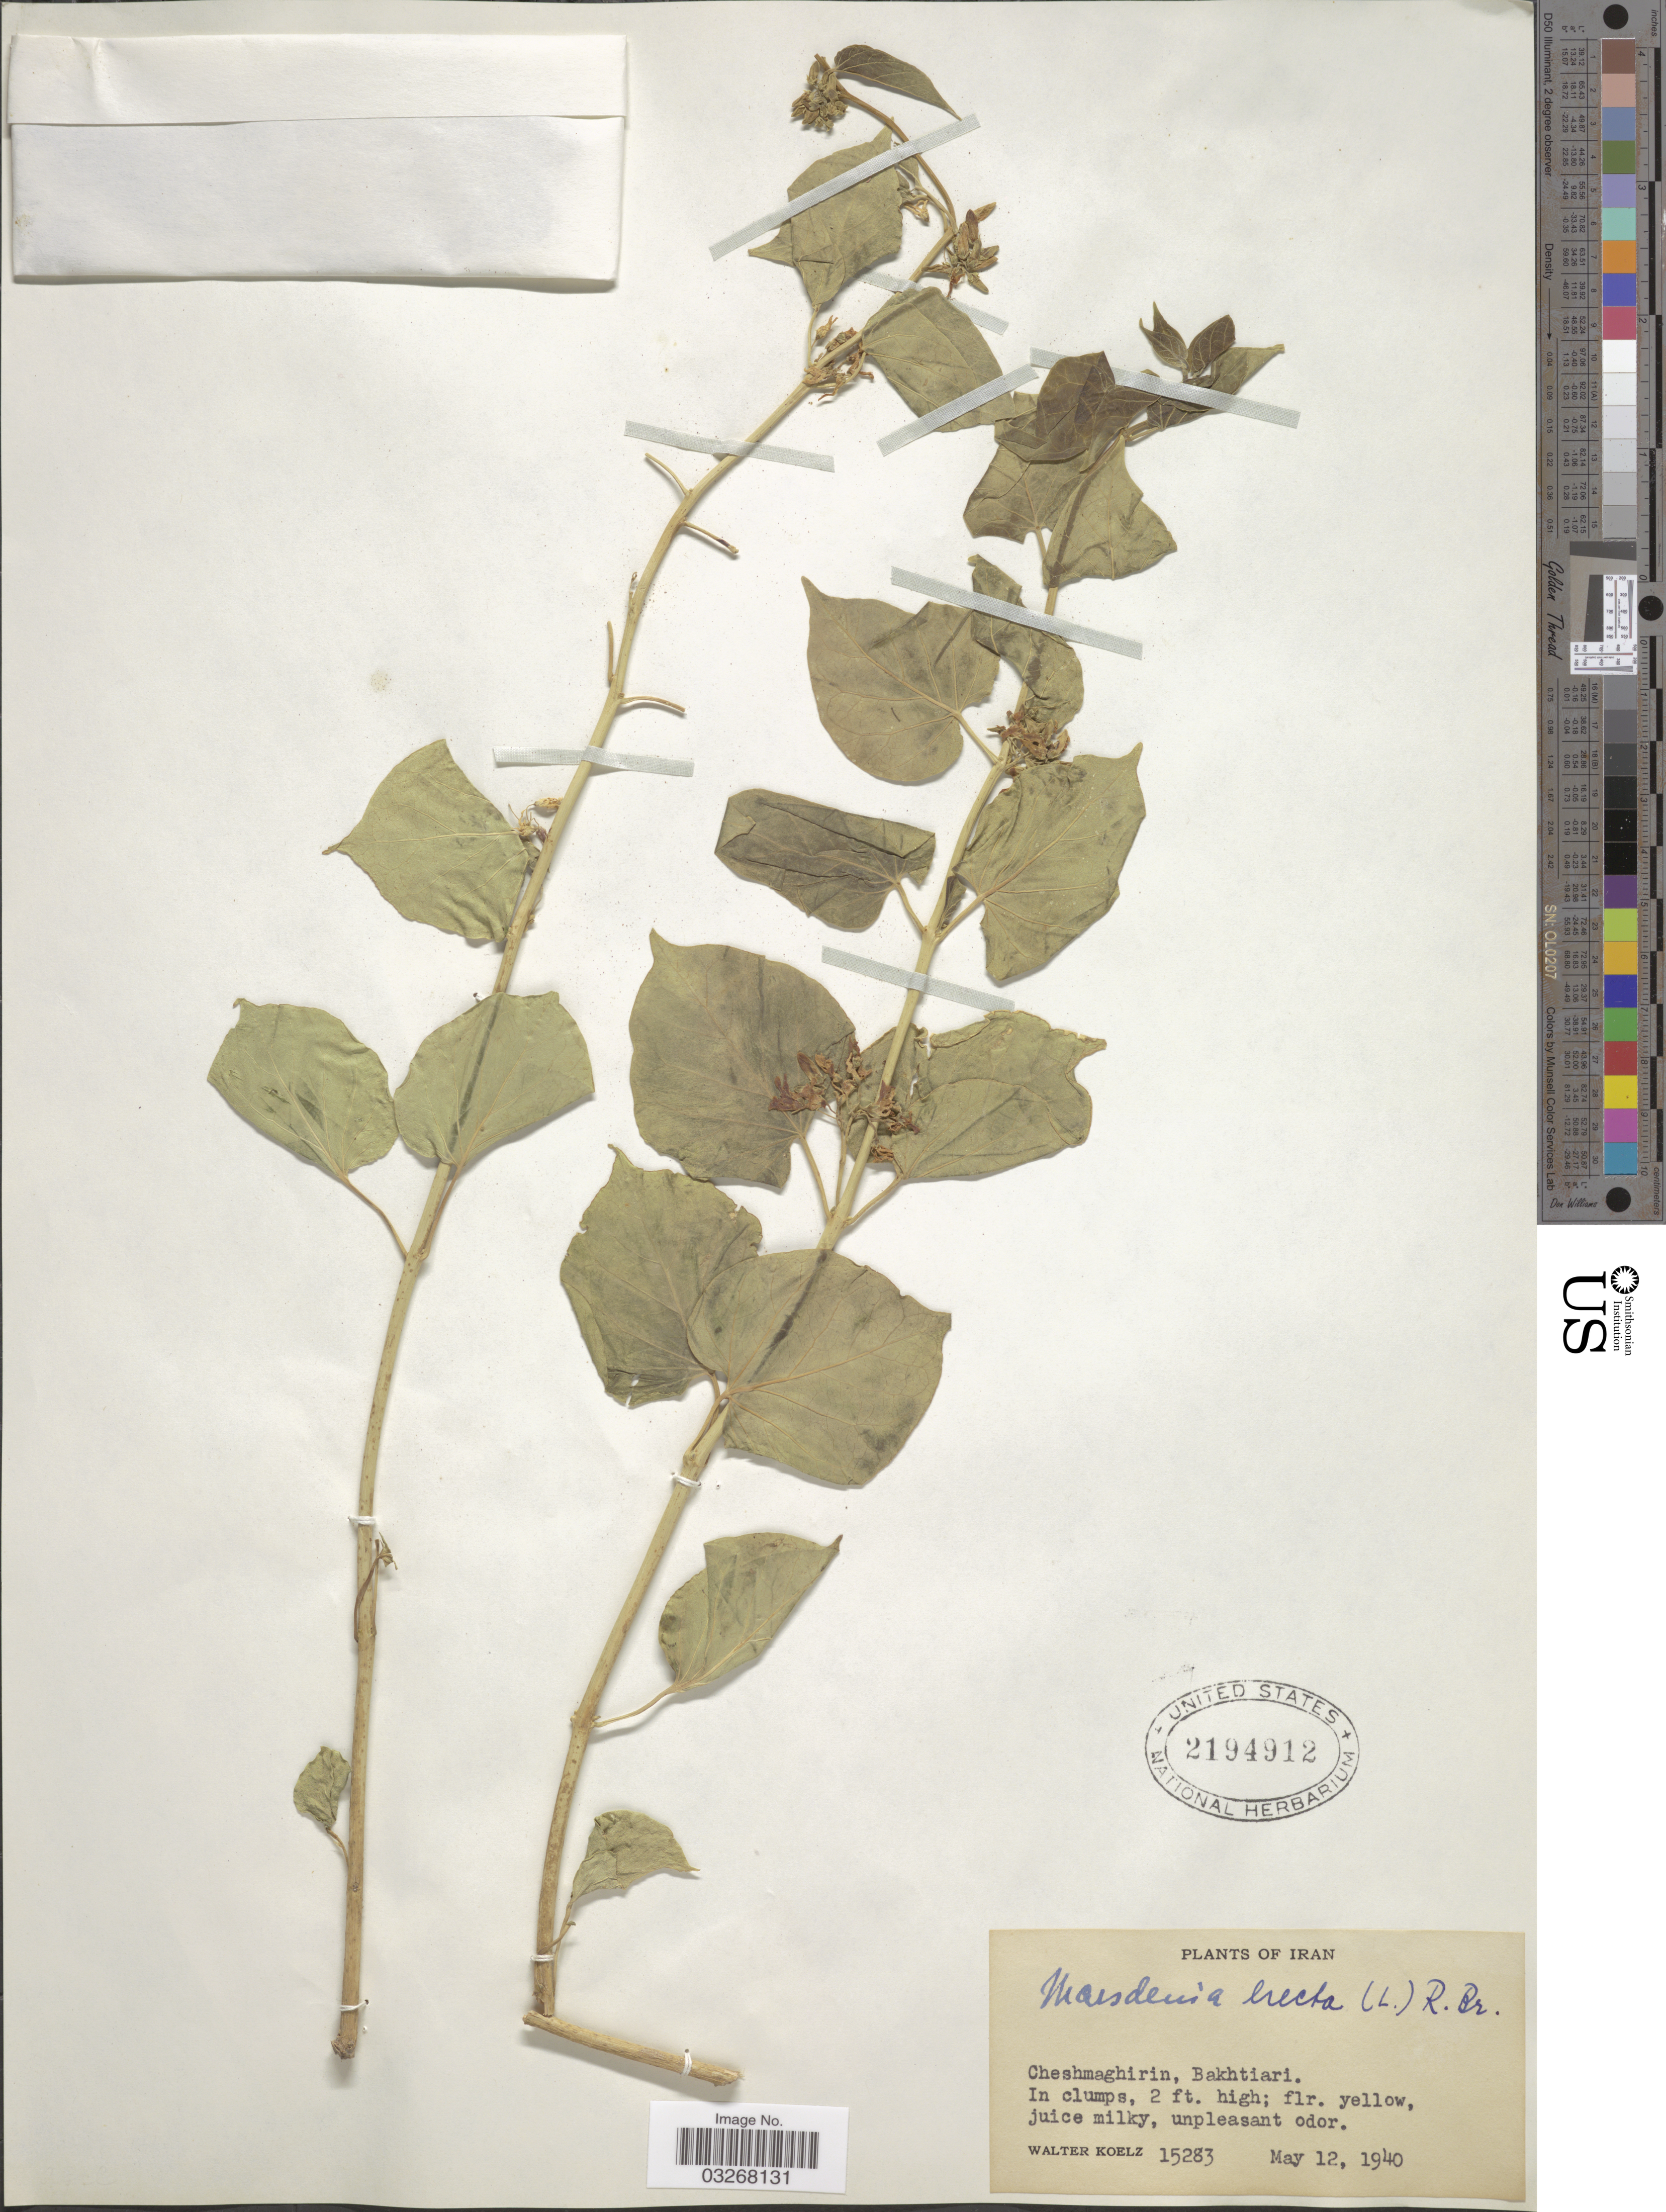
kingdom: Plantae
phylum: Tracheophyta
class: Magnoliopsida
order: Gentianales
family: Apocynaceae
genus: Marsdenia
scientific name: Marsdenia erecta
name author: R. Br.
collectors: W. N. Koelz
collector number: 15283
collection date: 1940-05-12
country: Iran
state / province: Chahar Mahaal and Bakhtiari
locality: Cheshmaghirin, Bakhtiari.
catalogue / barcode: US 2194912